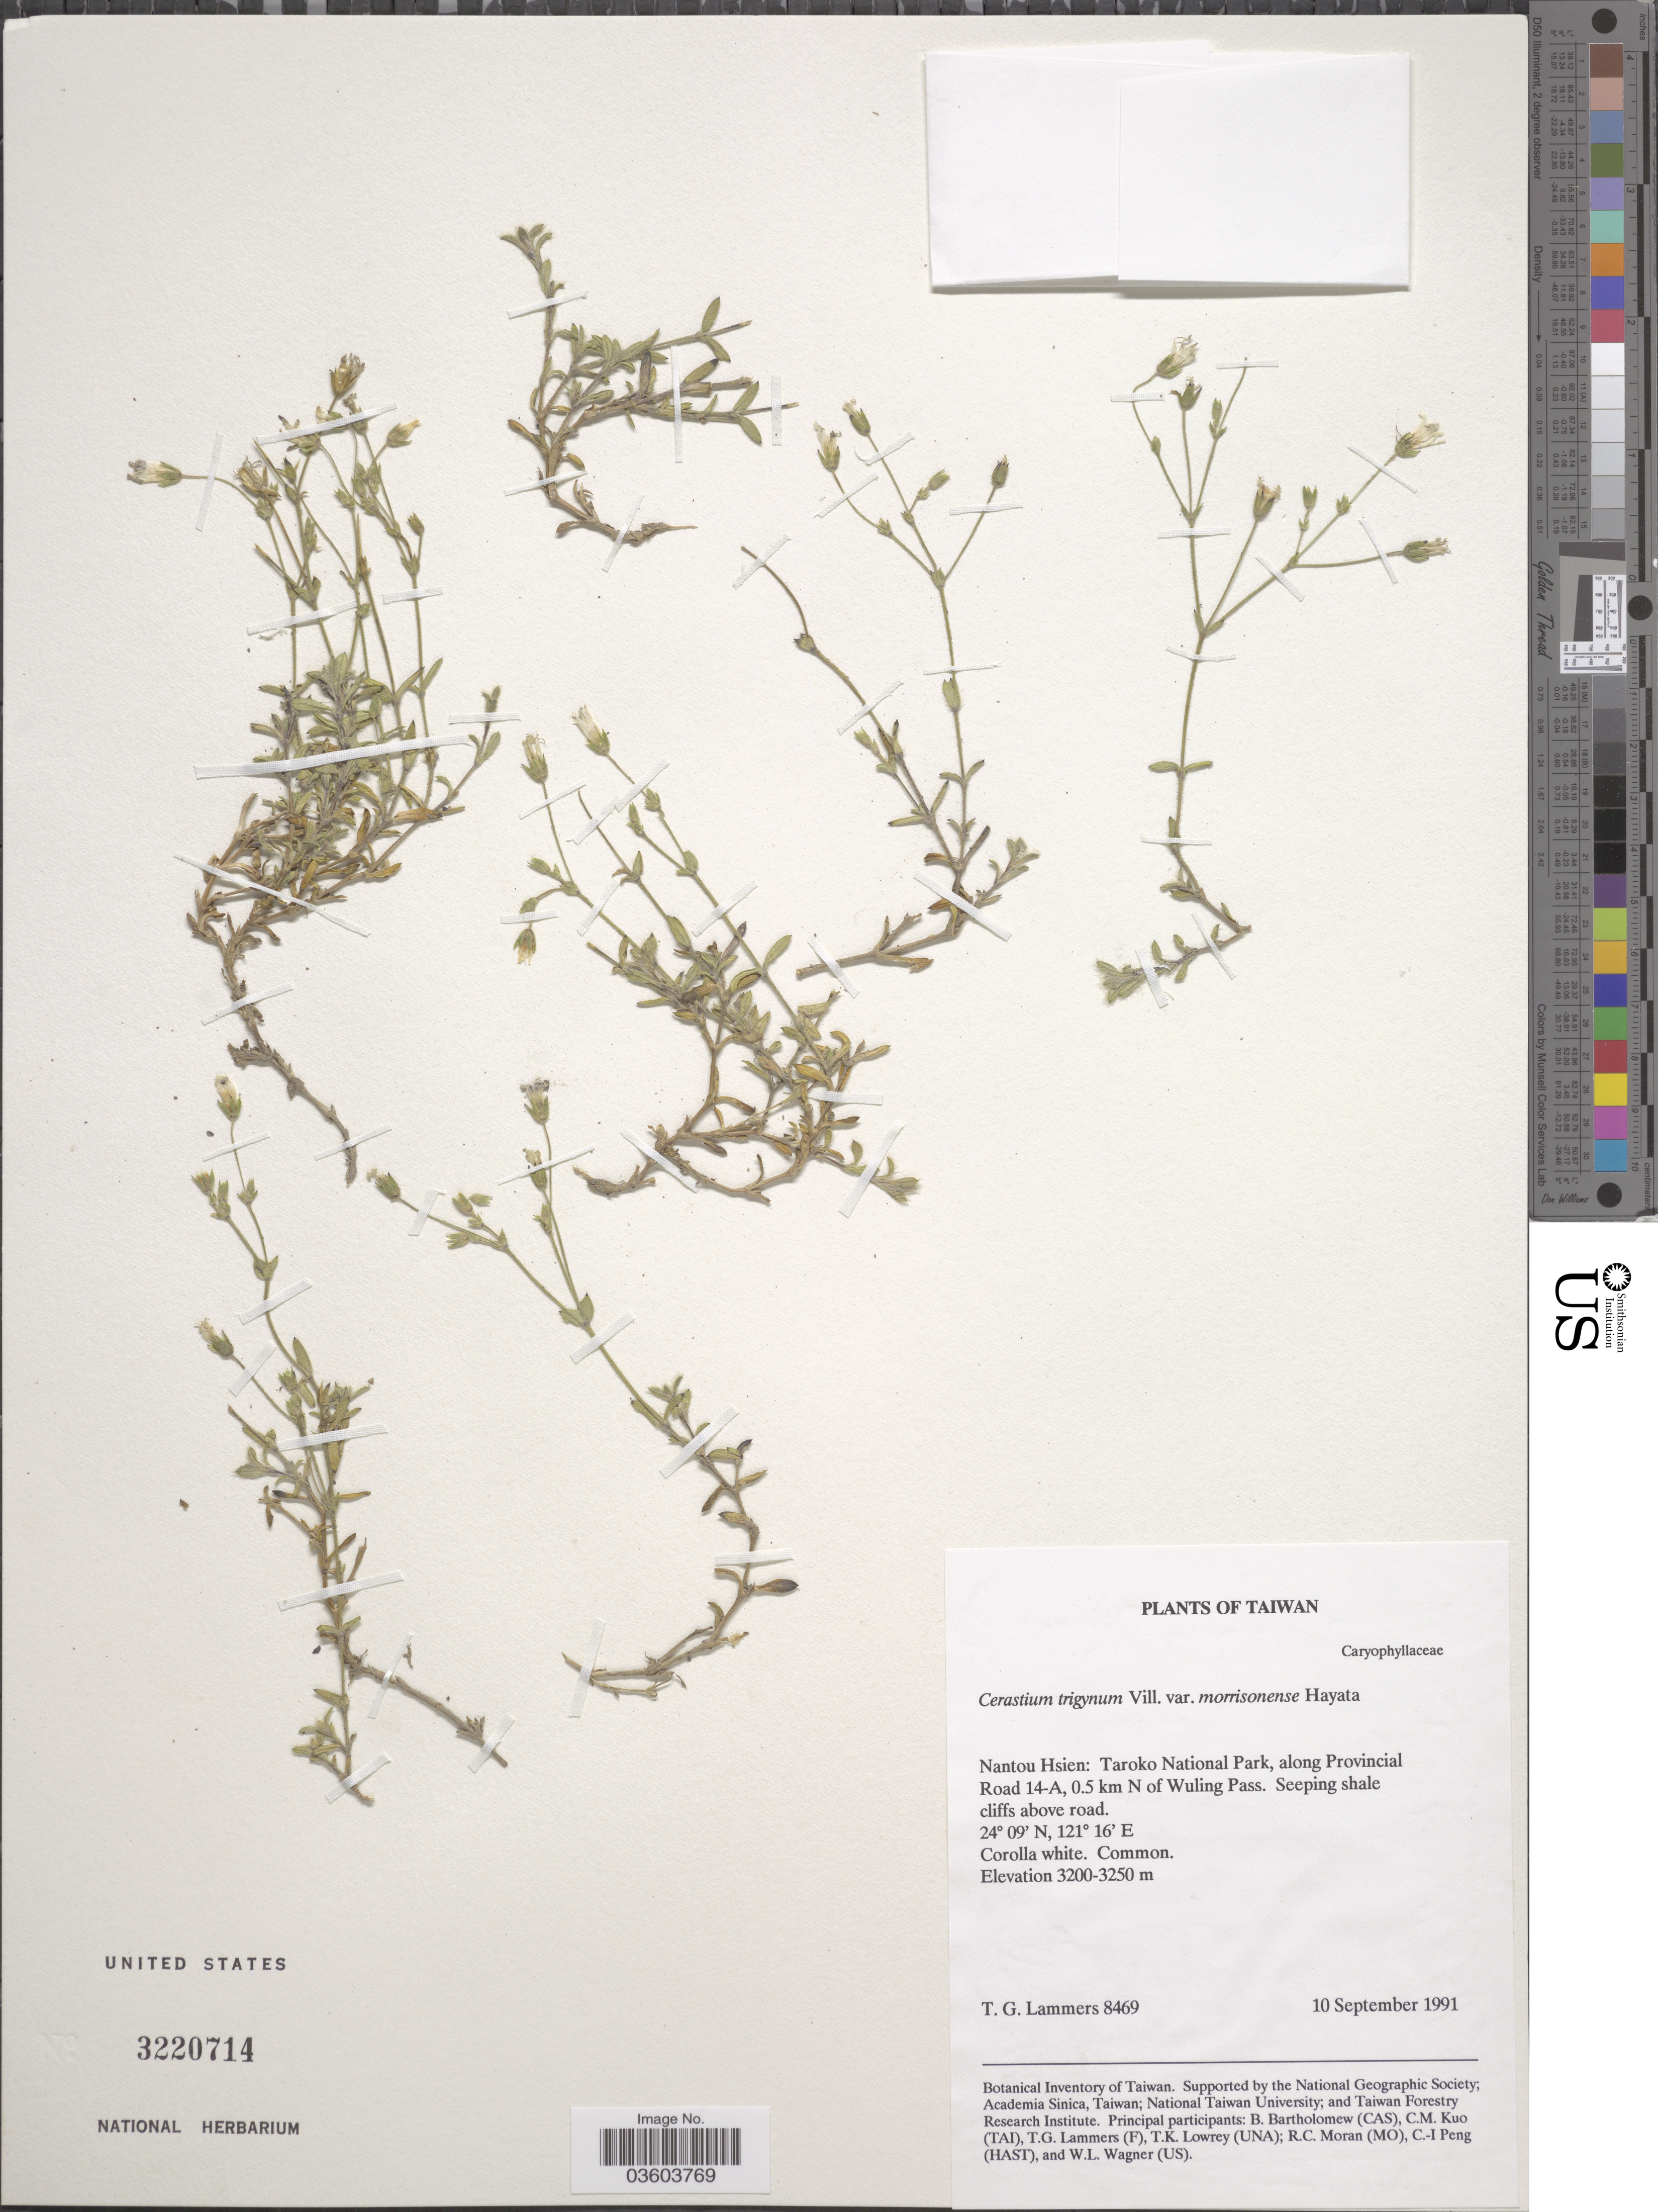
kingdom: Plantae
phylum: Tracheophyta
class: Magnoliopsida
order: Caryophyllales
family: Caryophyllaceae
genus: Cerastium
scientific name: Cerastium morrisonense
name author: Hayata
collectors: T. Lammers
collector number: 8469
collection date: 1991-09-10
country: Taiwan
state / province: Nantou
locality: Nantou Hsien: Taroko National Park, along Provincial Road 14-A, 0.5 km N of Wuling Pass.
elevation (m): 3200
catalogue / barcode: US 3220714